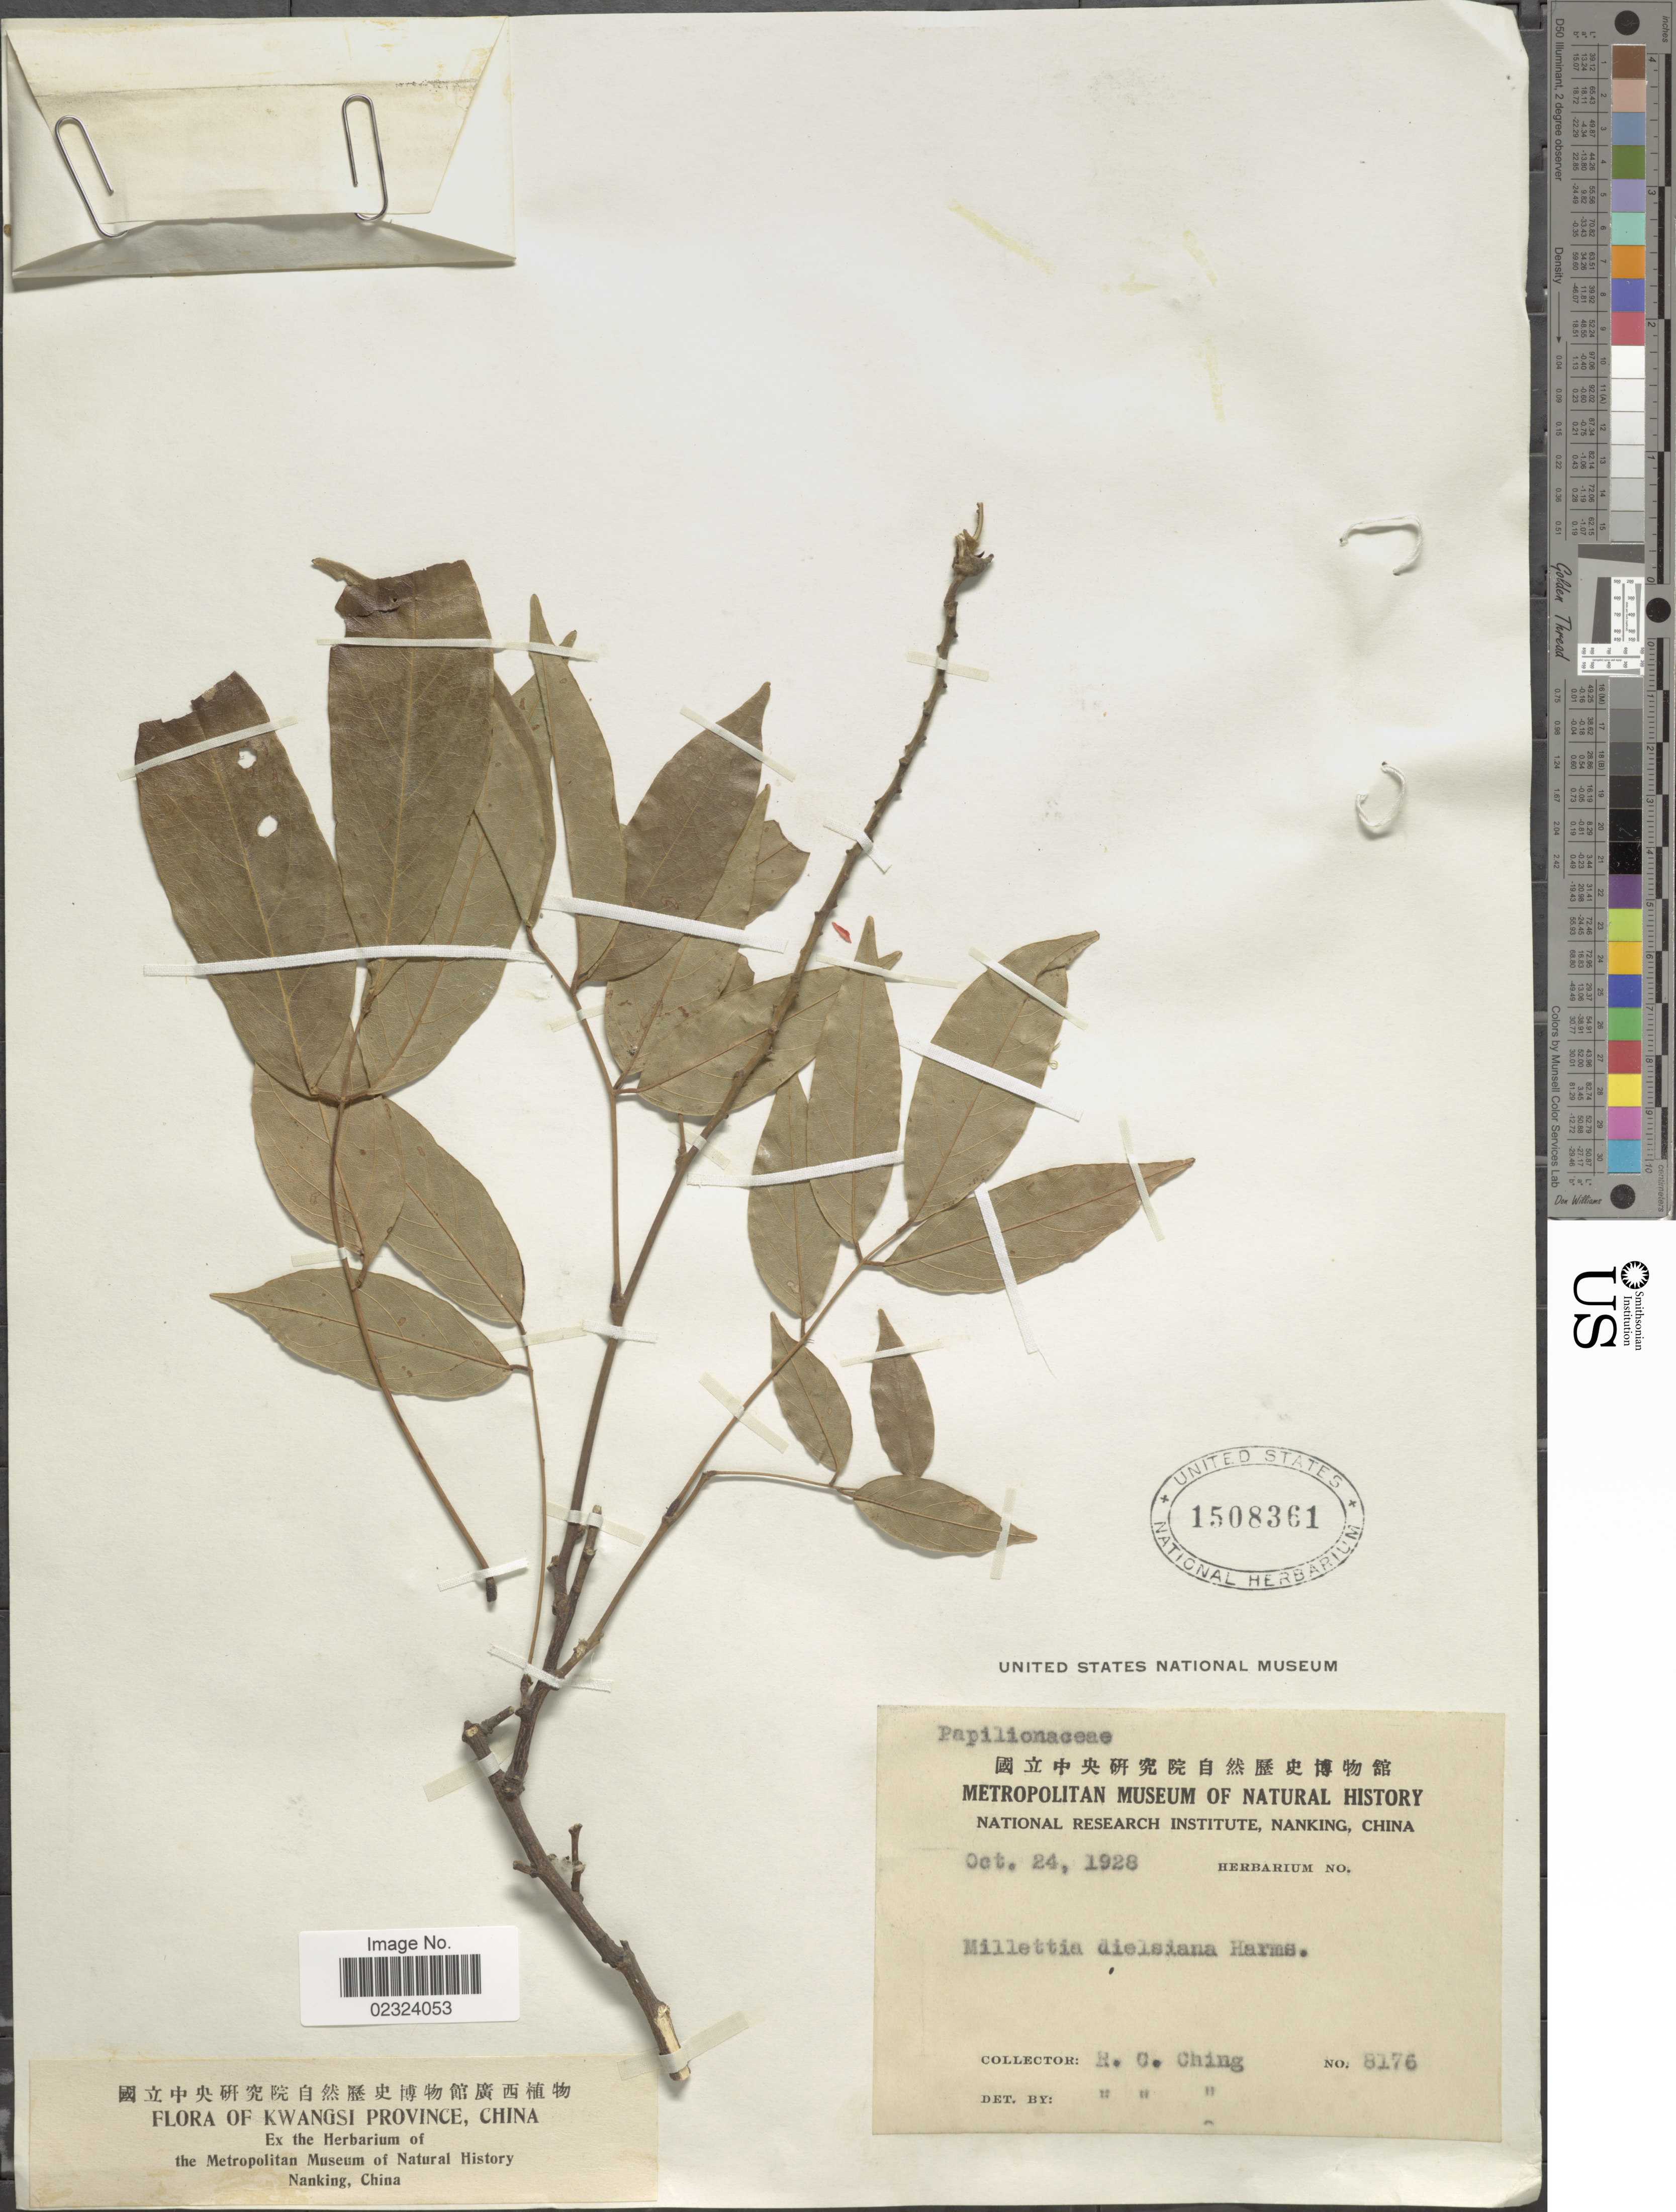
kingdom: Plantae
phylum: Tracheophyta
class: Magnoliopsida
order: Fabales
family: Fabaceae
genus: Millettia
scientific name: Millettia dielsiana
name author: Harms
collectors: R. C. Ching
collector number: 8176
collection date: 1928-10-24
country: China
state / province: Guangxi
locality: Kwangsi Province.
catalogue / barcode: US 1508361